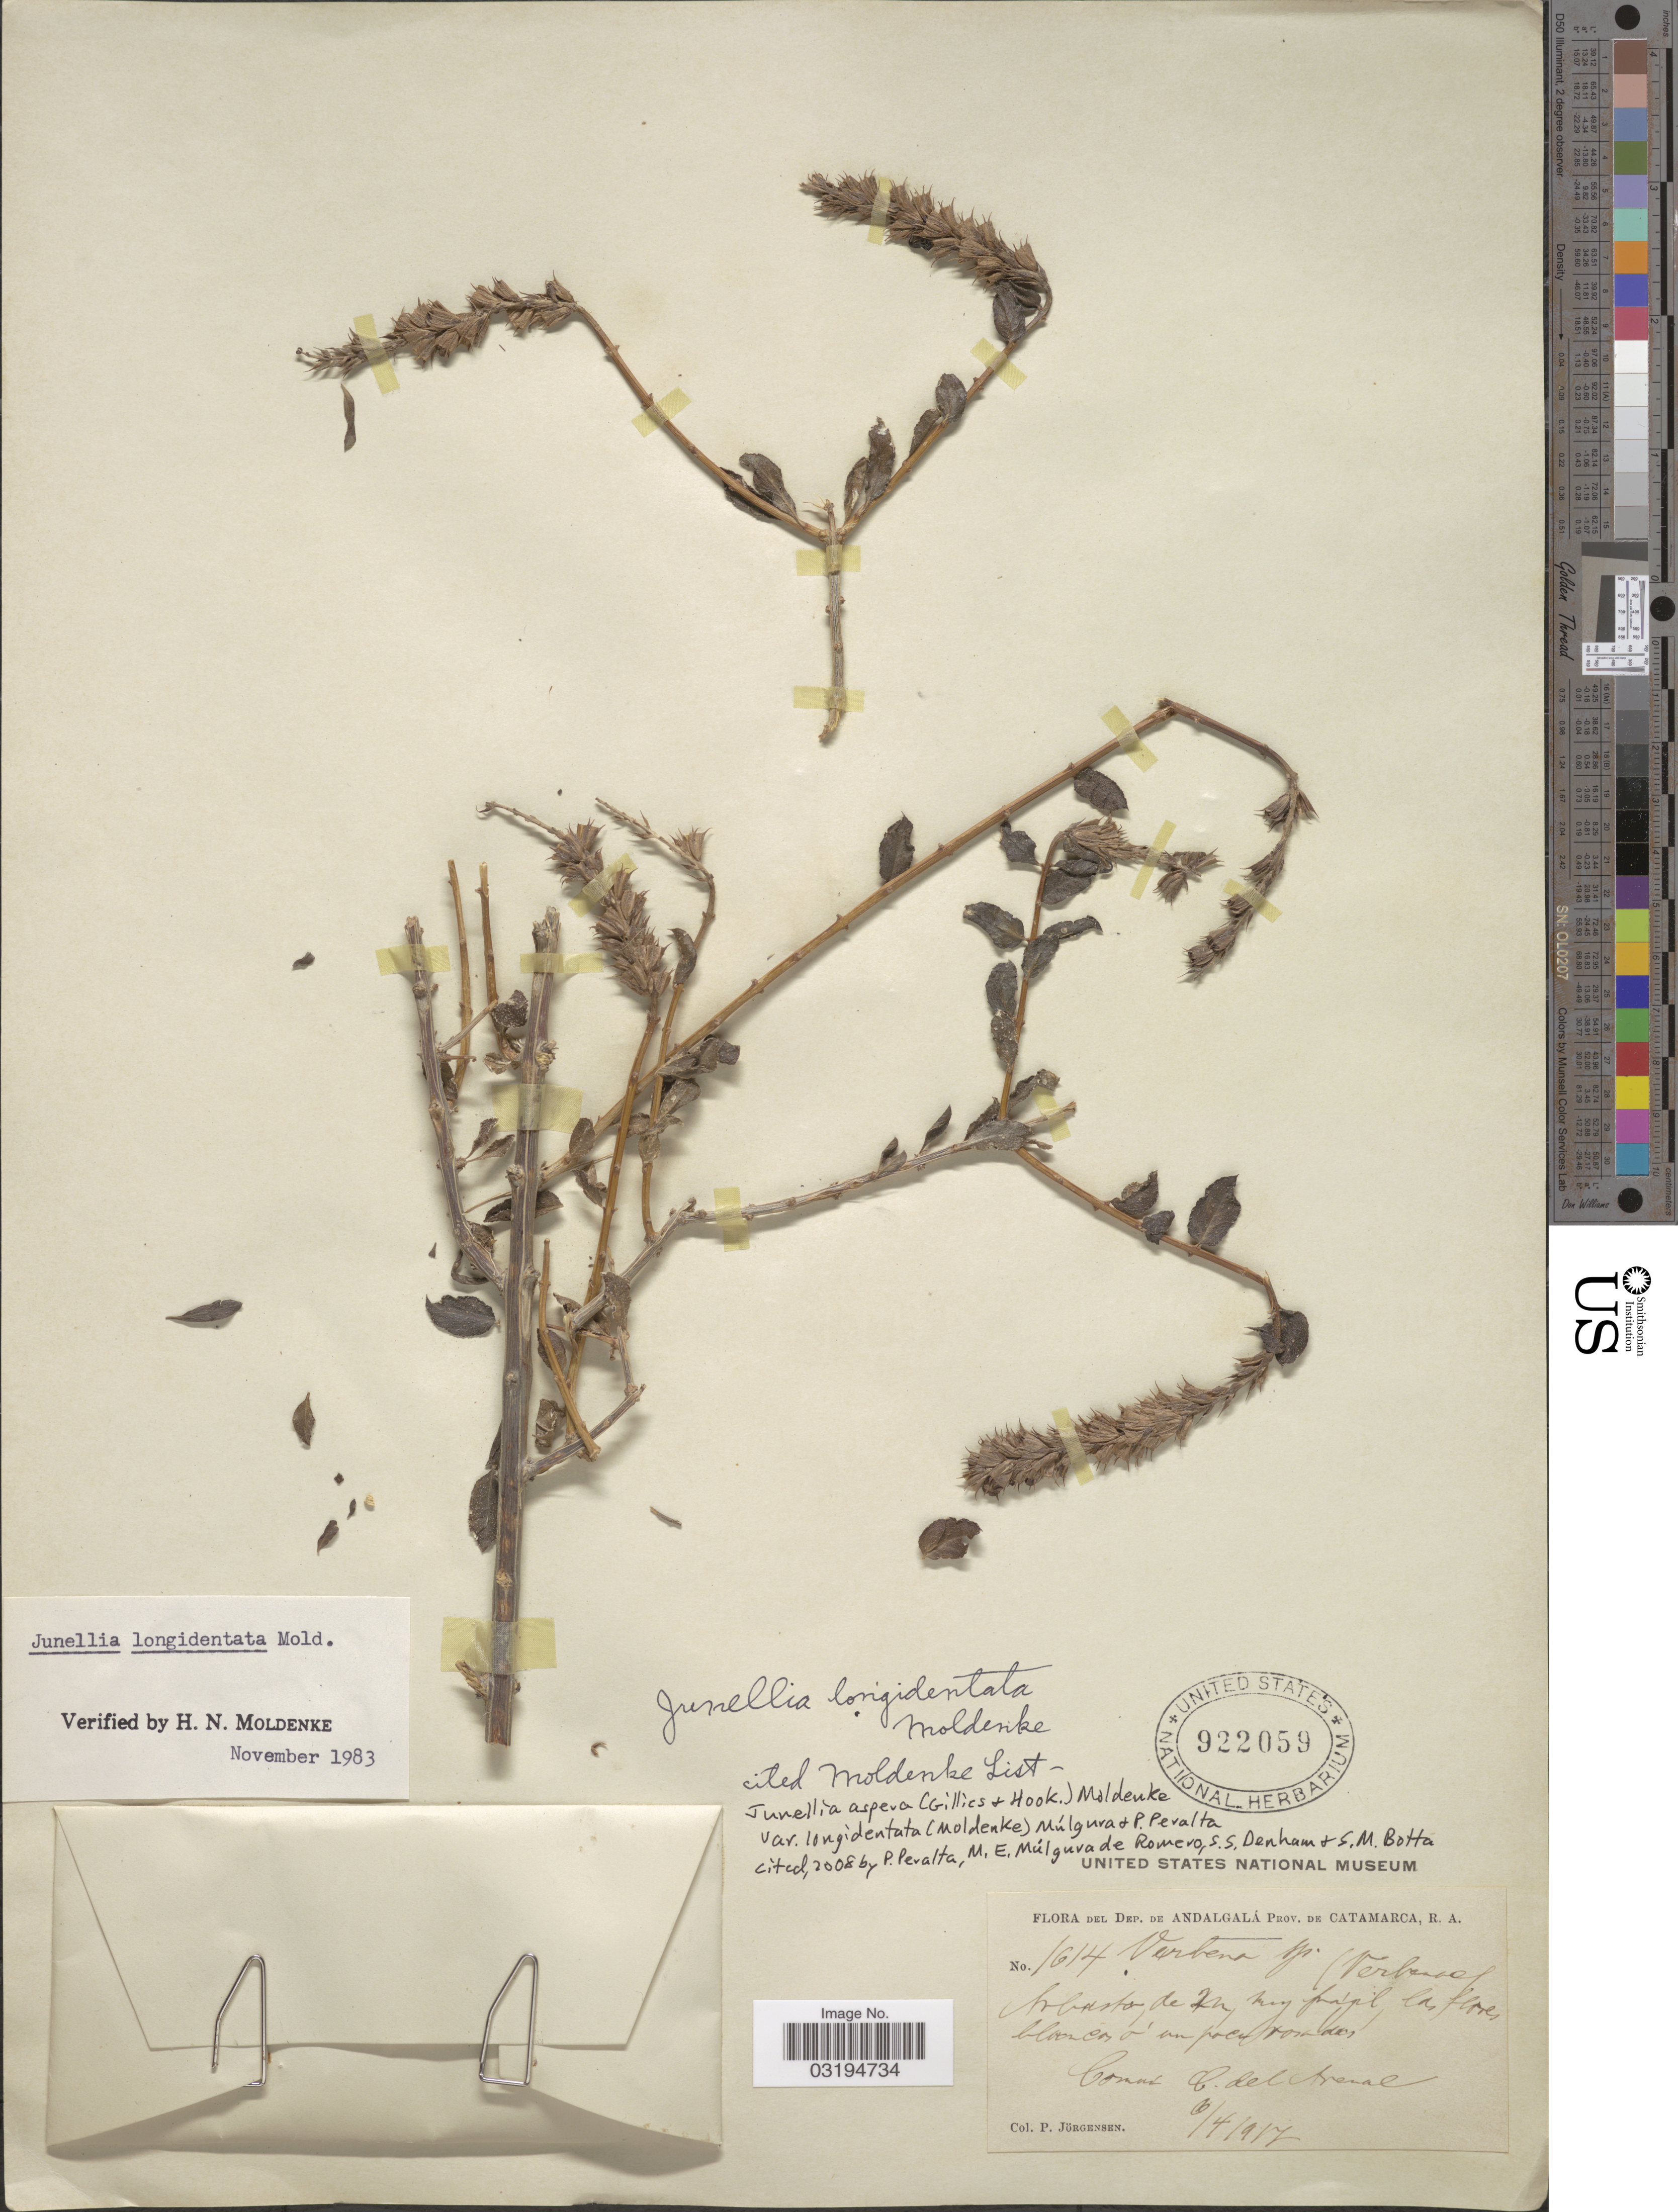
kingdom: Plantae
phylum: Tracheophyta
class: Magnoliopsida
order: Lamiales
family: Verbenaceae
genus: Junellia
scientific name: Junellia aspera var. longidentata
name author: (Moldenke) Mulgura & P. Peralta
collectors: P. Jörgensen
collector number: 1614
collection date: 1917-04-06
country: Argentina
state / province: Catamarca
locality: Dep. de Andalgalá. Comm C. del Arenal.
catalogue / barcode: US 922059